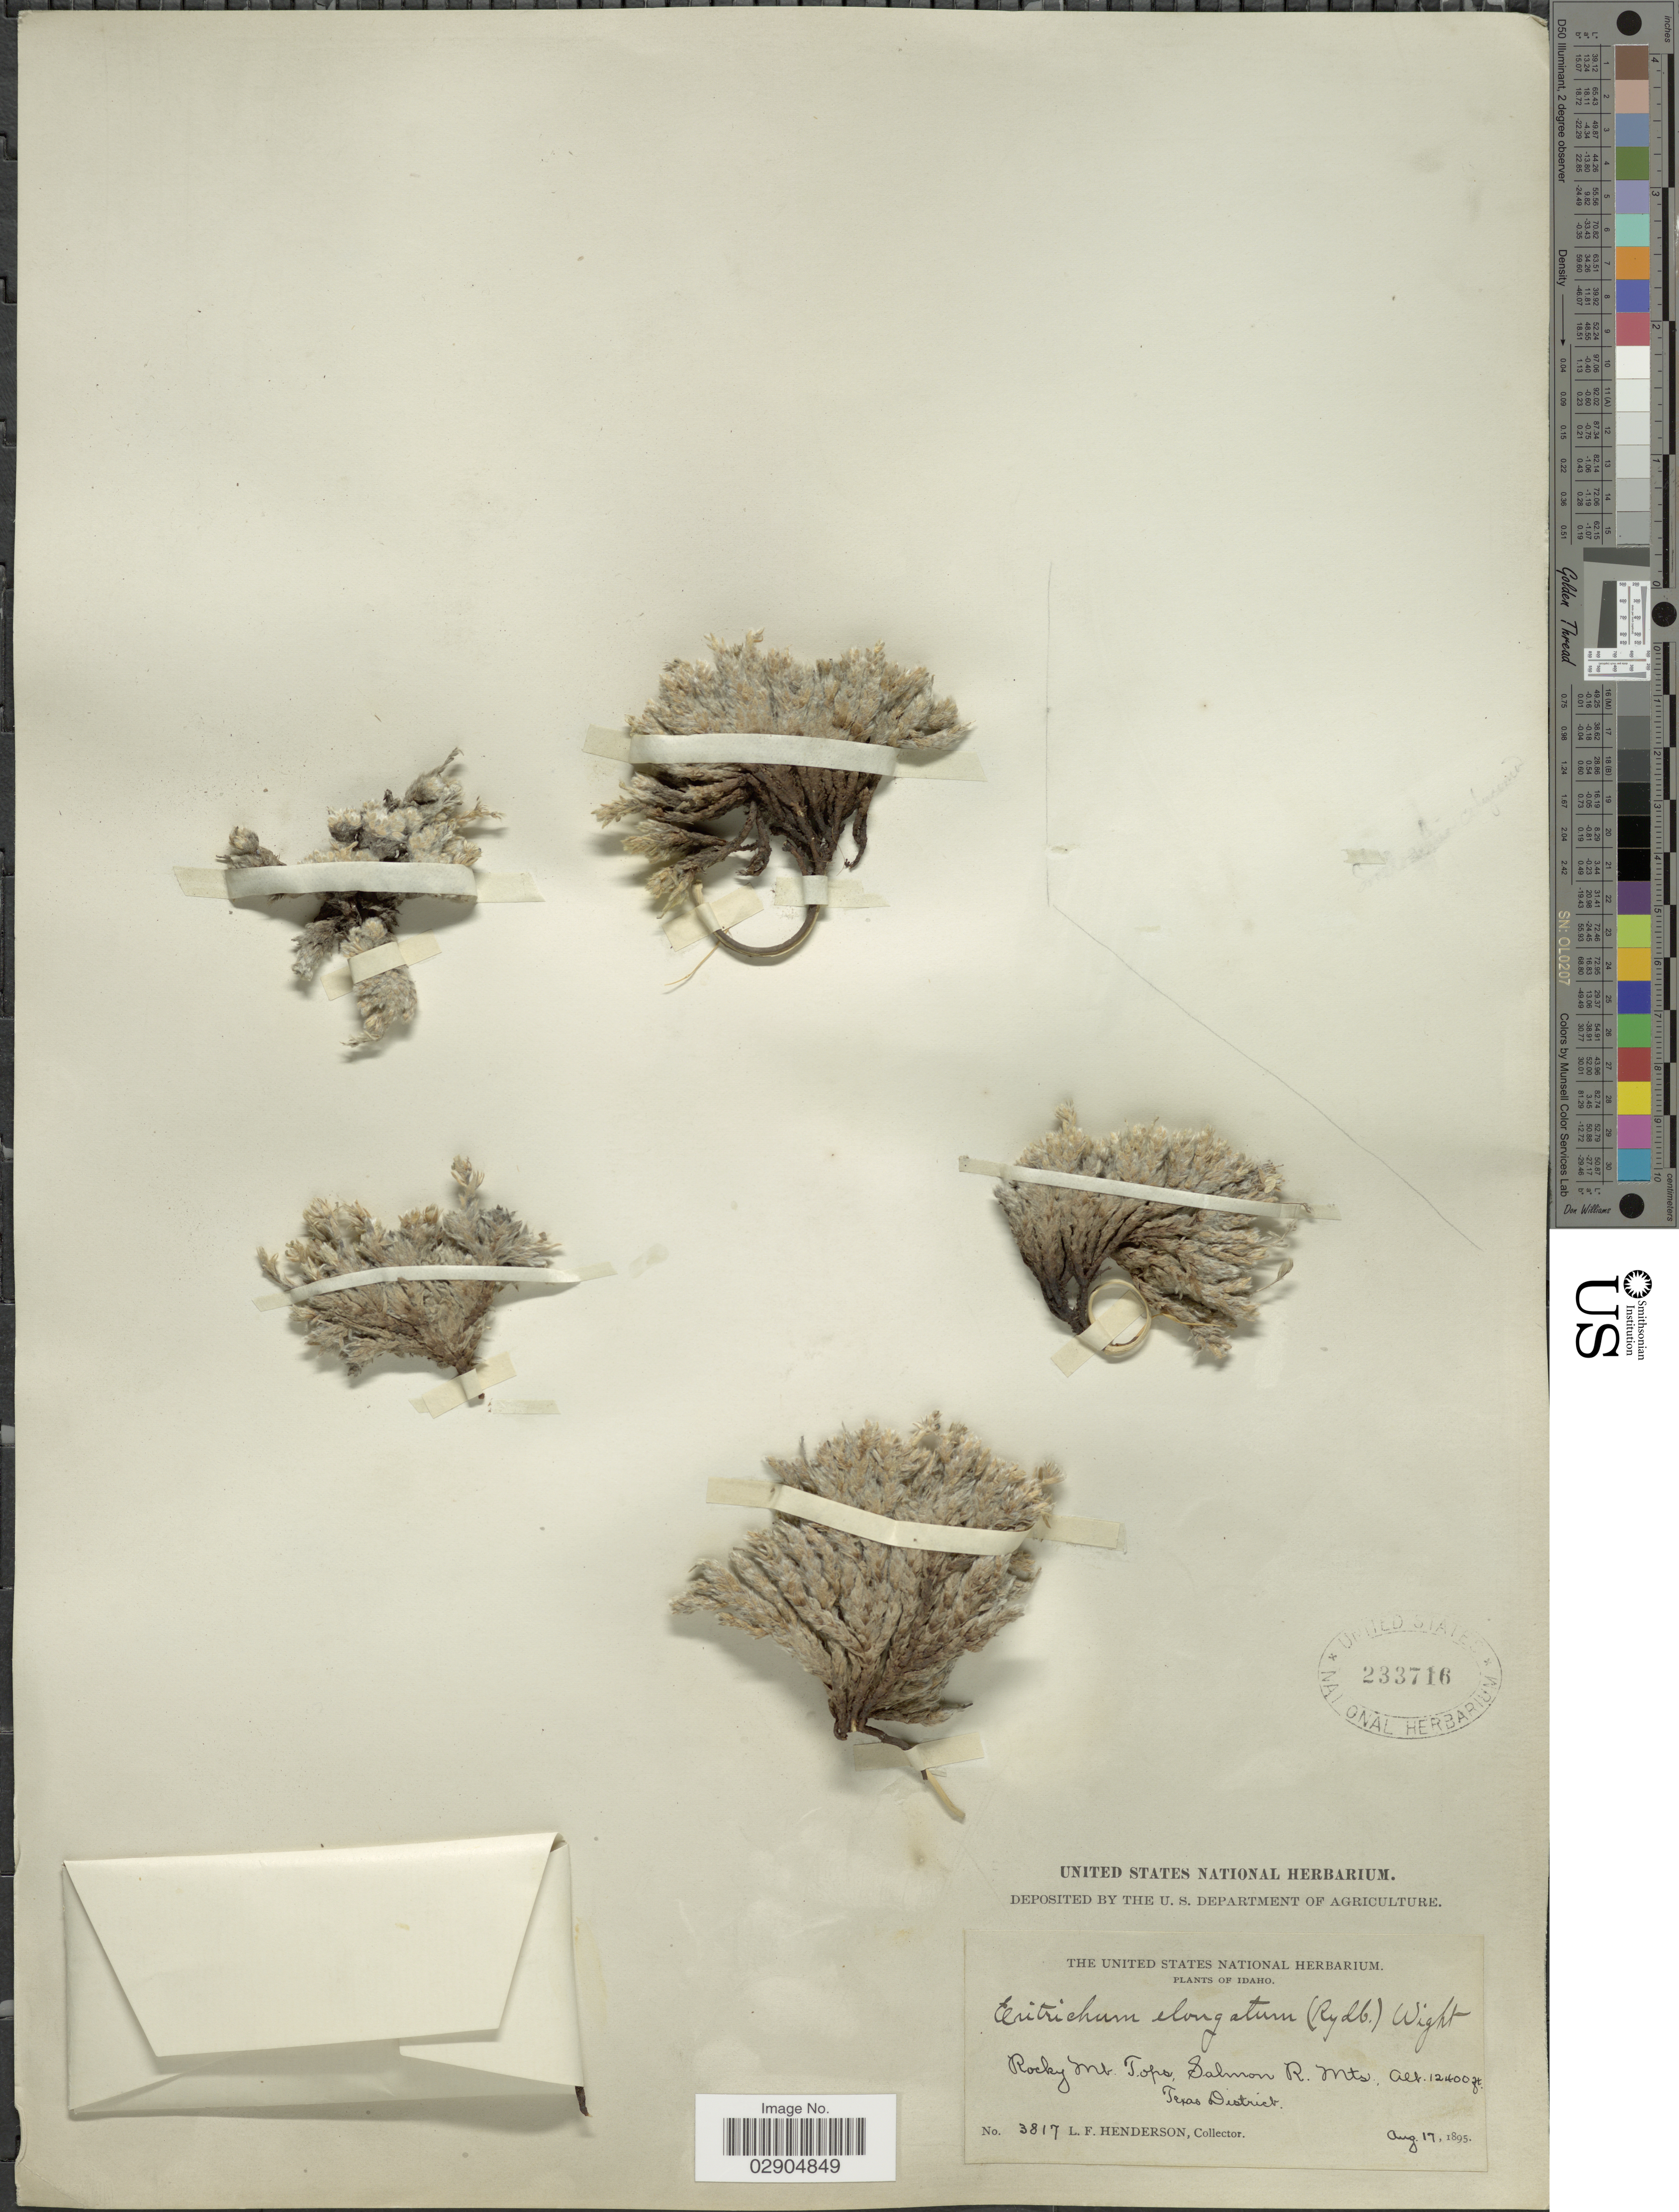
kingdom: Plantae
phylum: Tracheophyta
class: Magnoliopsida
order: Boraginales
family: Boraginaceae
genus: Eritrichium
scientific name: Eritrichium elongatum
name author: (Rydb.) W. Wight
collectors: L. Henderson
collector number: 3817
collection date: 1895-08-17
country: United States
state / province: Idaho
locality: Rocky Mt., Tops, Salmon, R. Mts., Texas District.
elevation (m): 3780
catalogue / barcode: US 233716